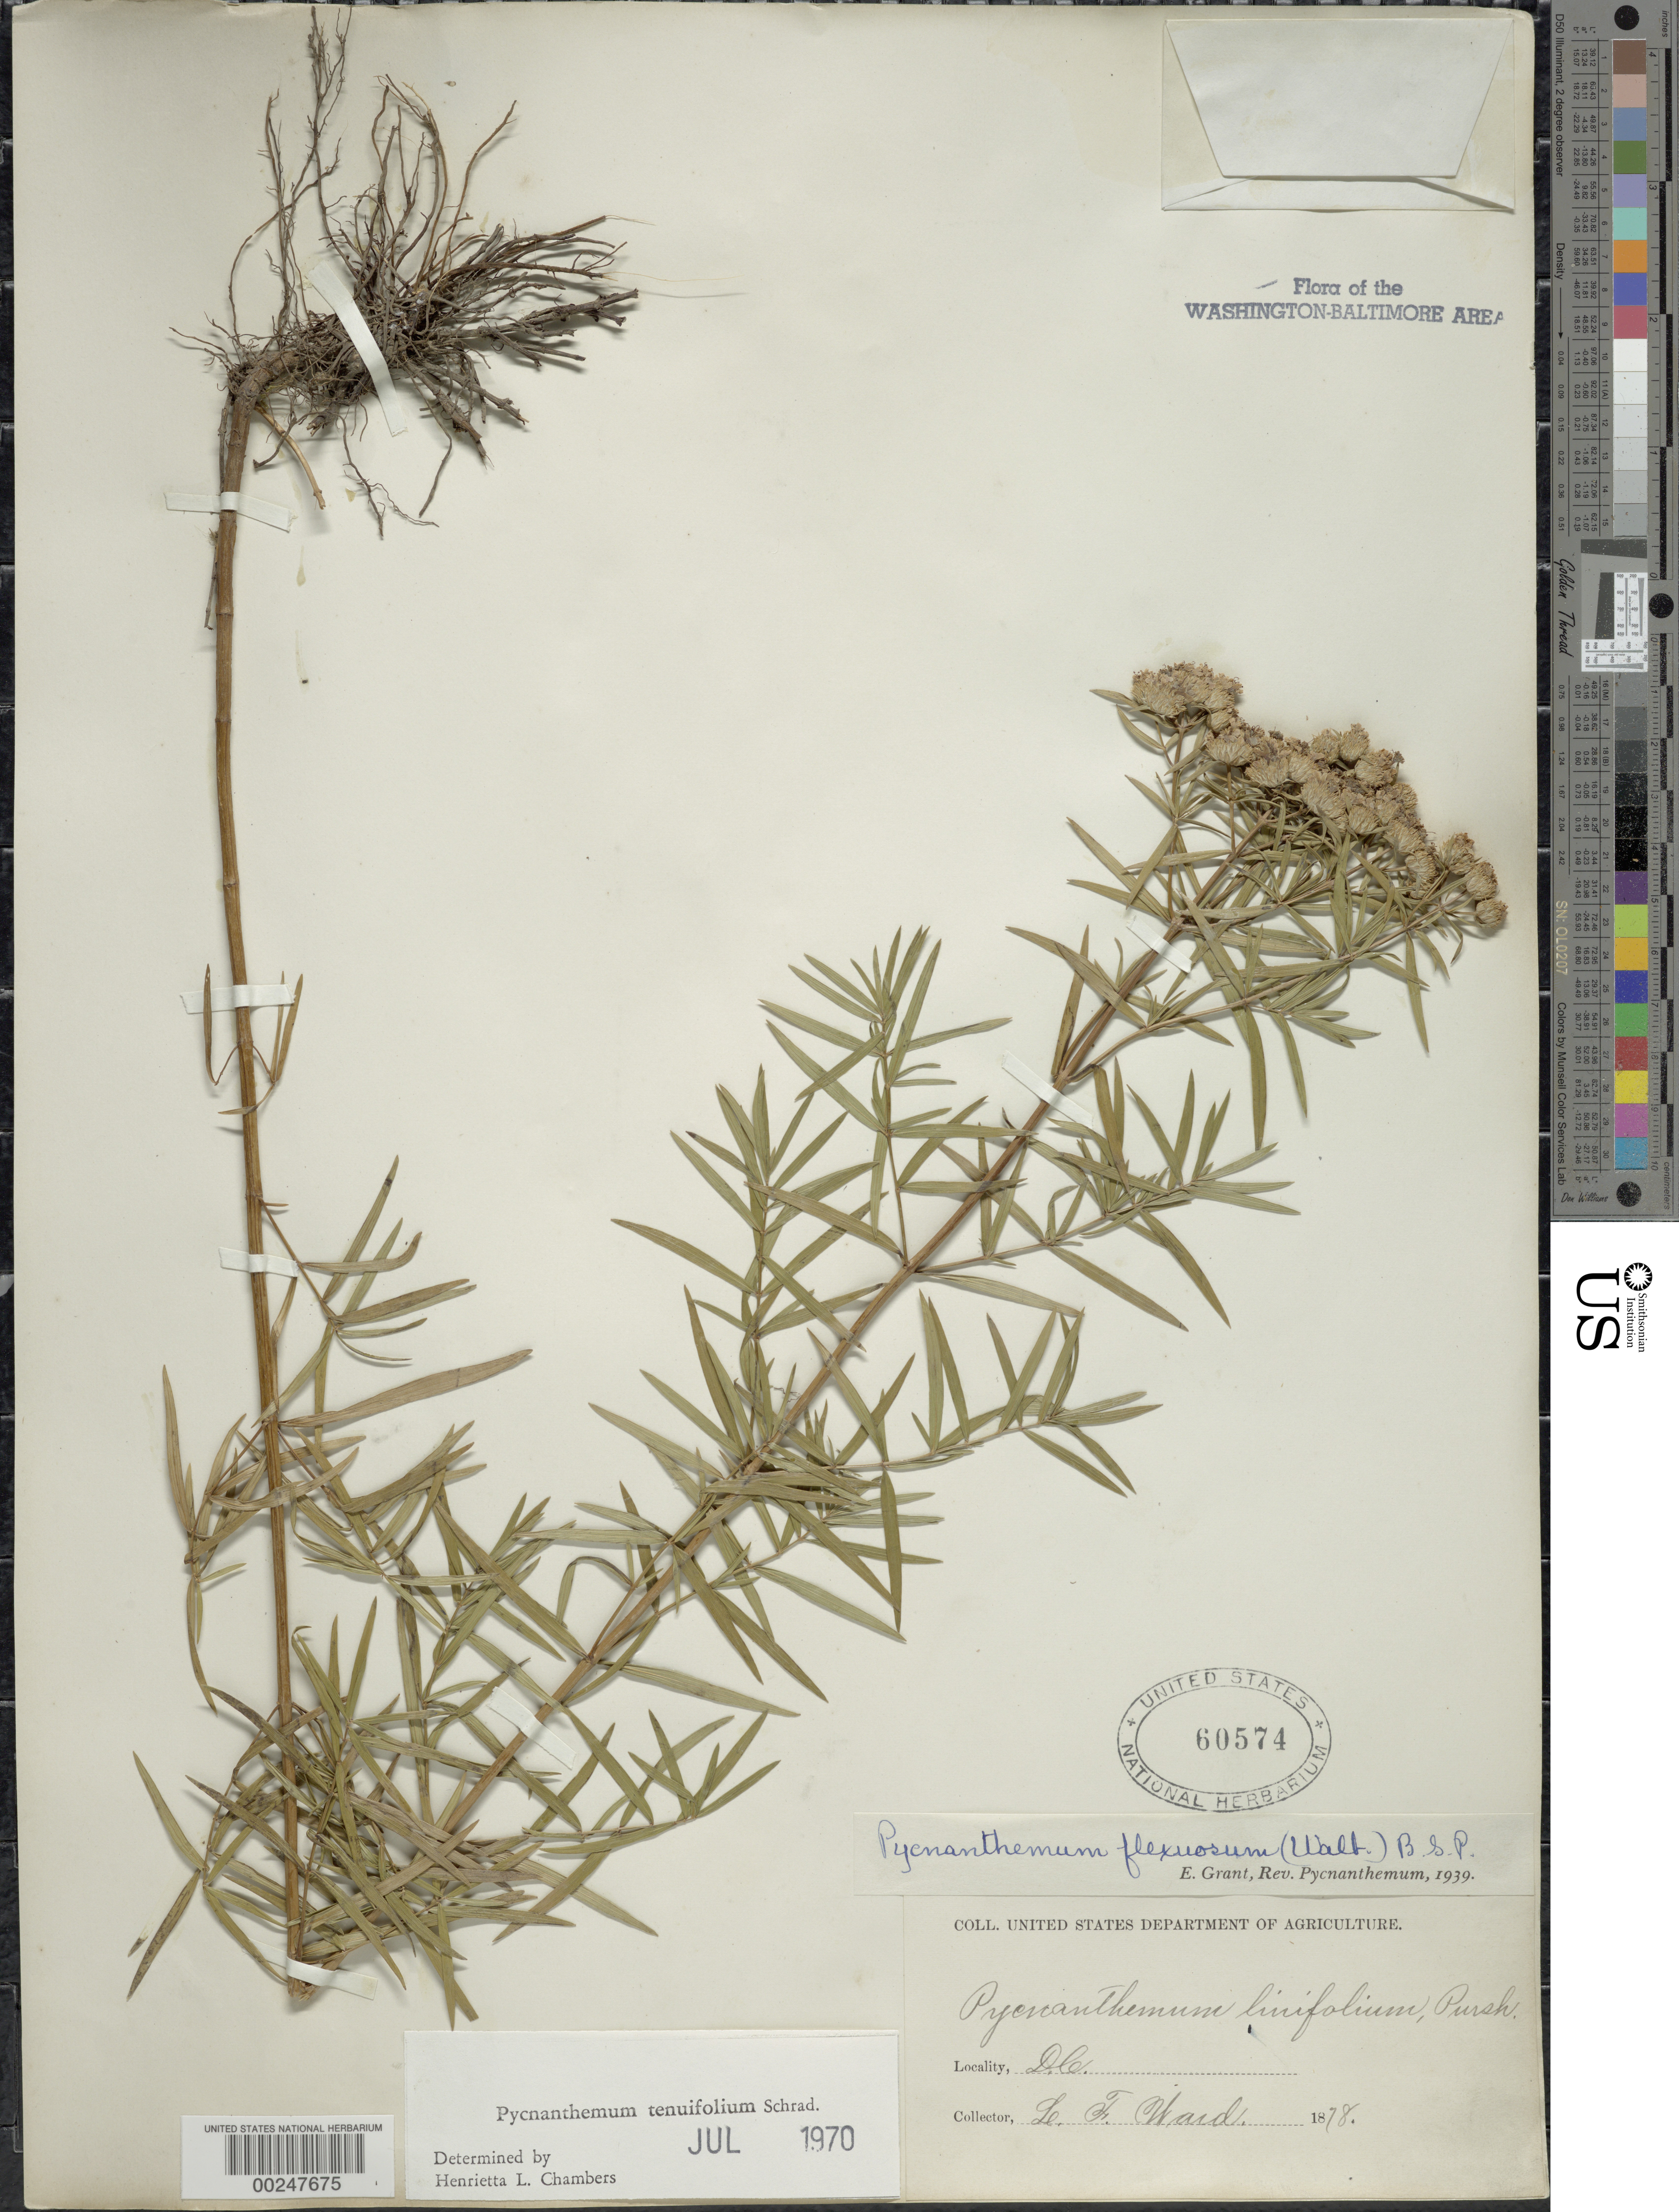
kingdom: Plantae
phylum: Tracheophyta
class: Magnoliopsida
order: Lamiales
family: Lamiaceae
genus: Pycnanthemum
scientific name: Pycnanthemum tenuifolium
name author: Schrad.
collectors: L. F. Ward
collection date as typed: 1878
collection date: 1878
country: United States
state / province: District of Columbia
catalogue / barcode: US 60574